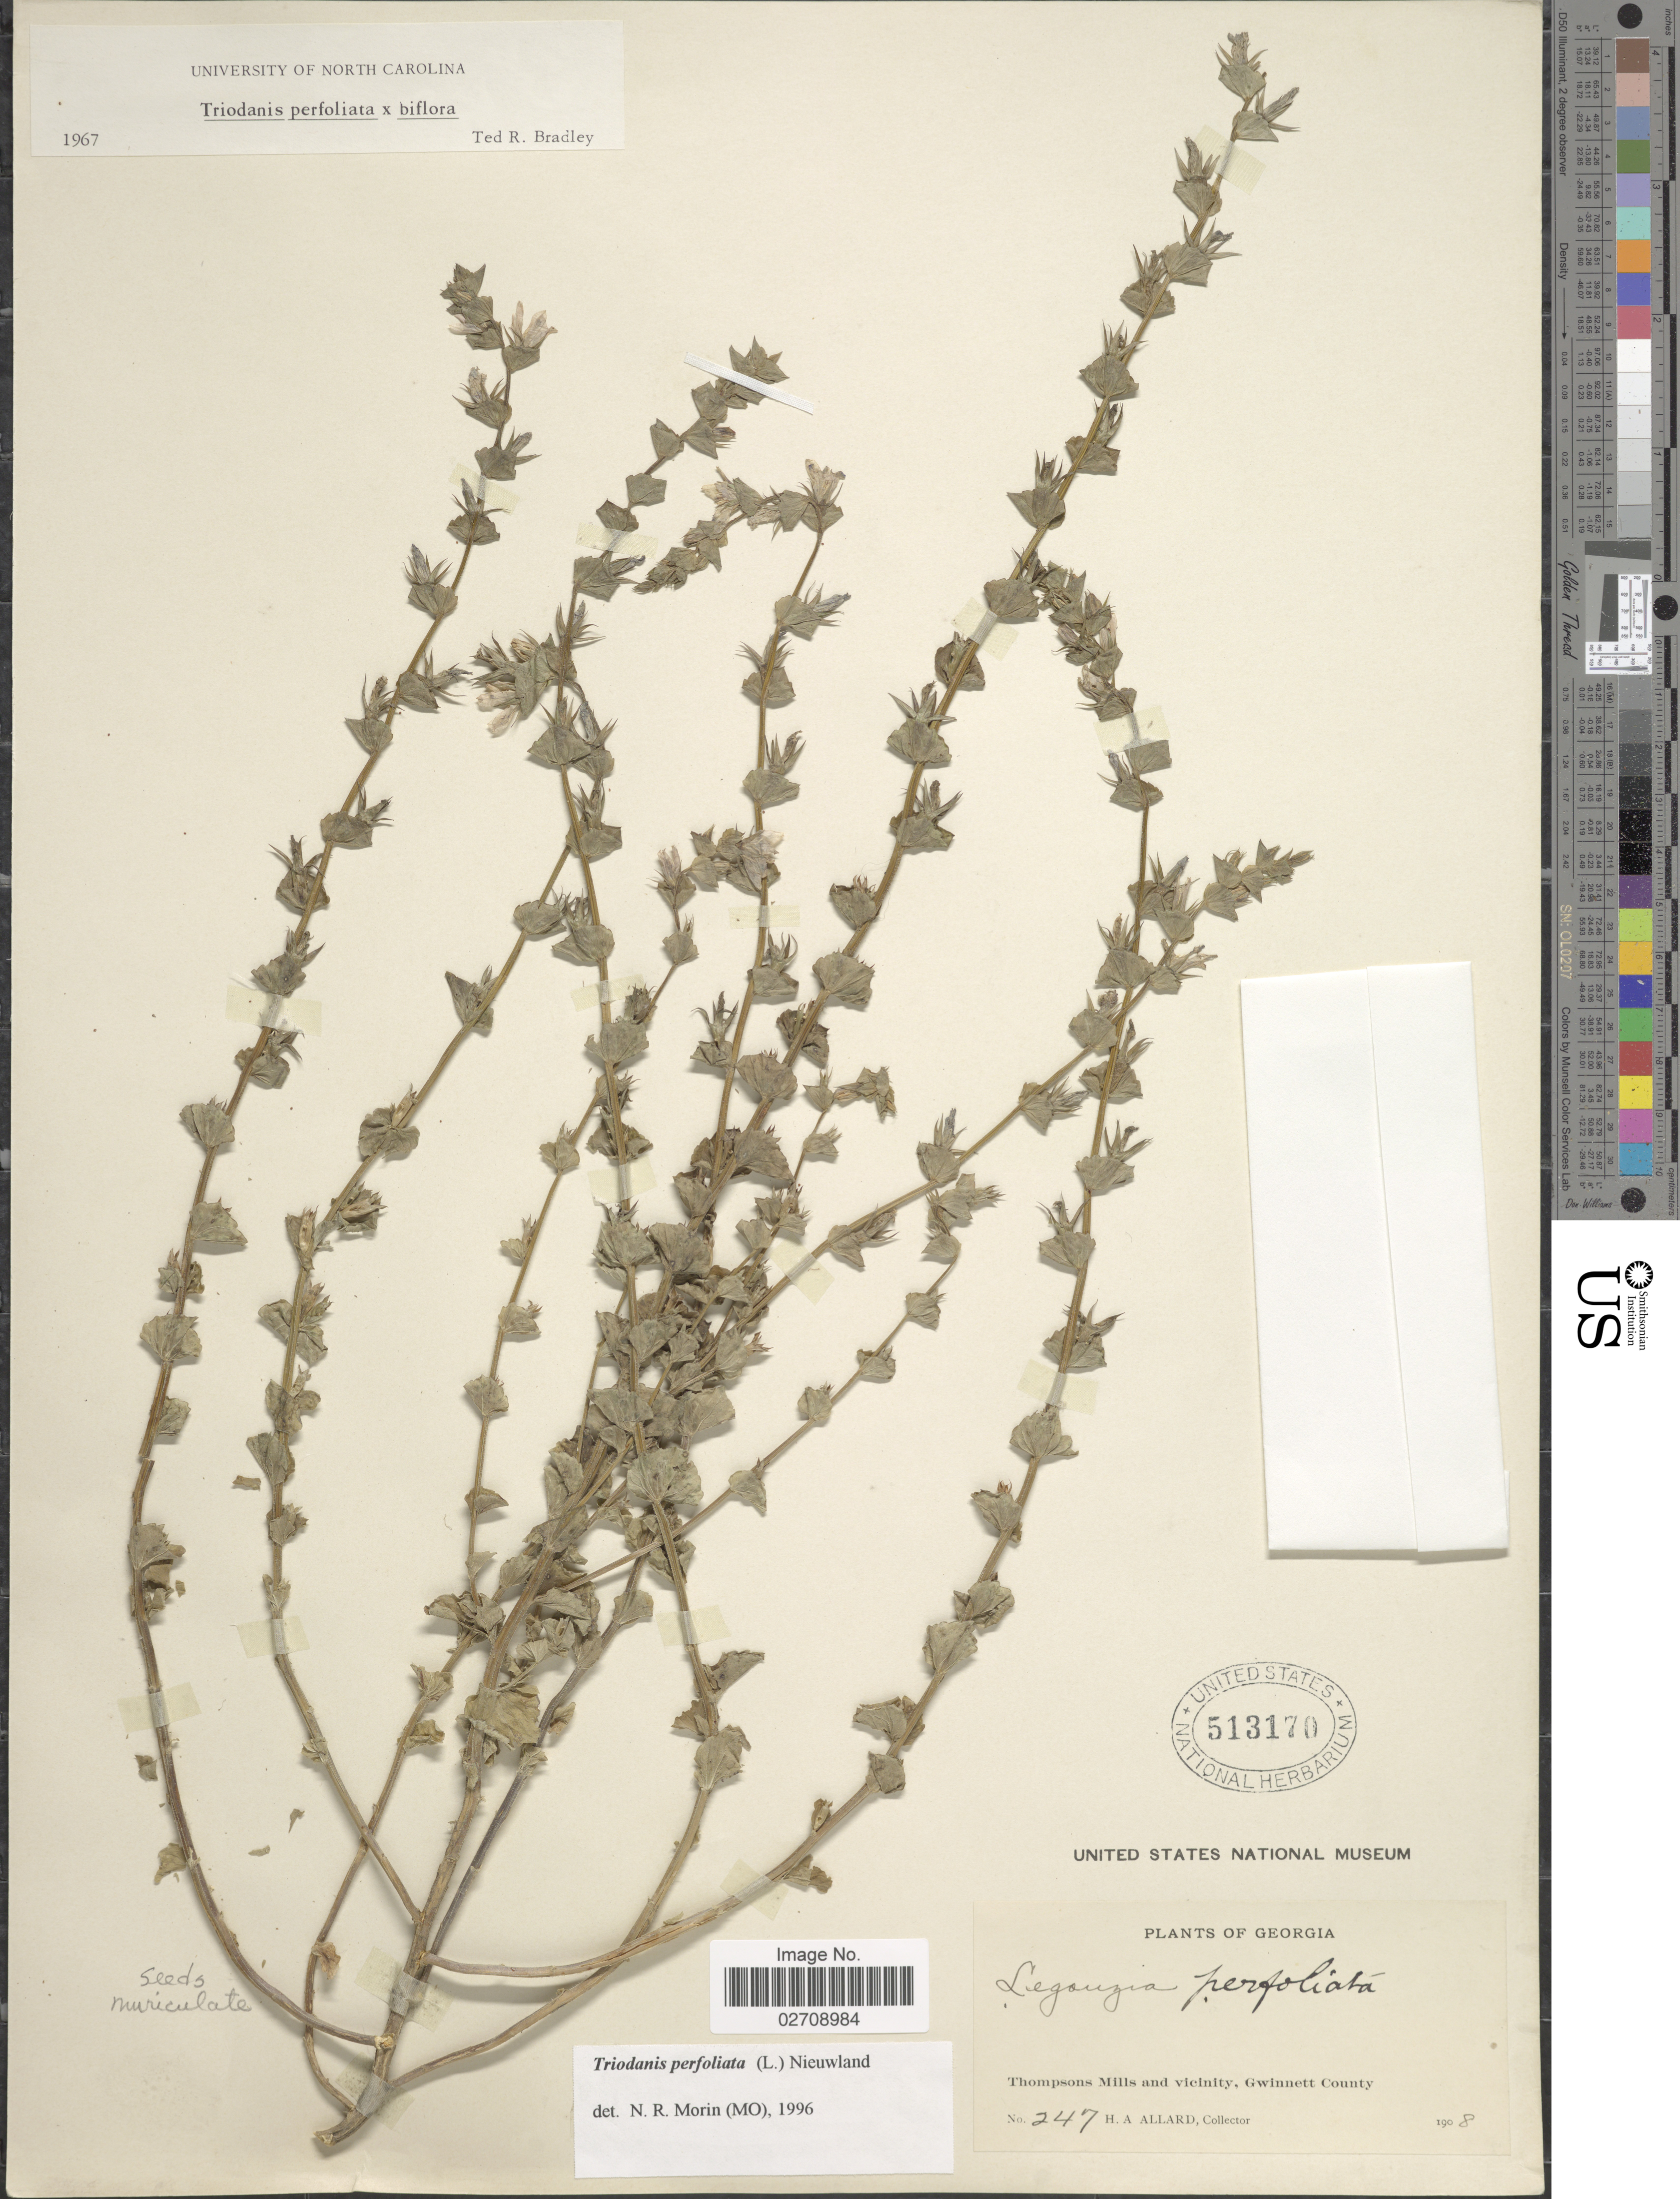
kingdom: Plantae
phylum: Tracheophyta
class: Magnoliopsida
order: Asterales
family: Campanulaceae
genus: Triodanis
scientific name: Triodanis perfoliata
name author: (L.) Nieuwl.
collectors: H. A. Allard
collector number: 247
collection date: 1908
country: United States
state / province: Georgia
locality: Thompsons Mills and vicinity, Gwinnett County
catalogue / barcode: US 513170